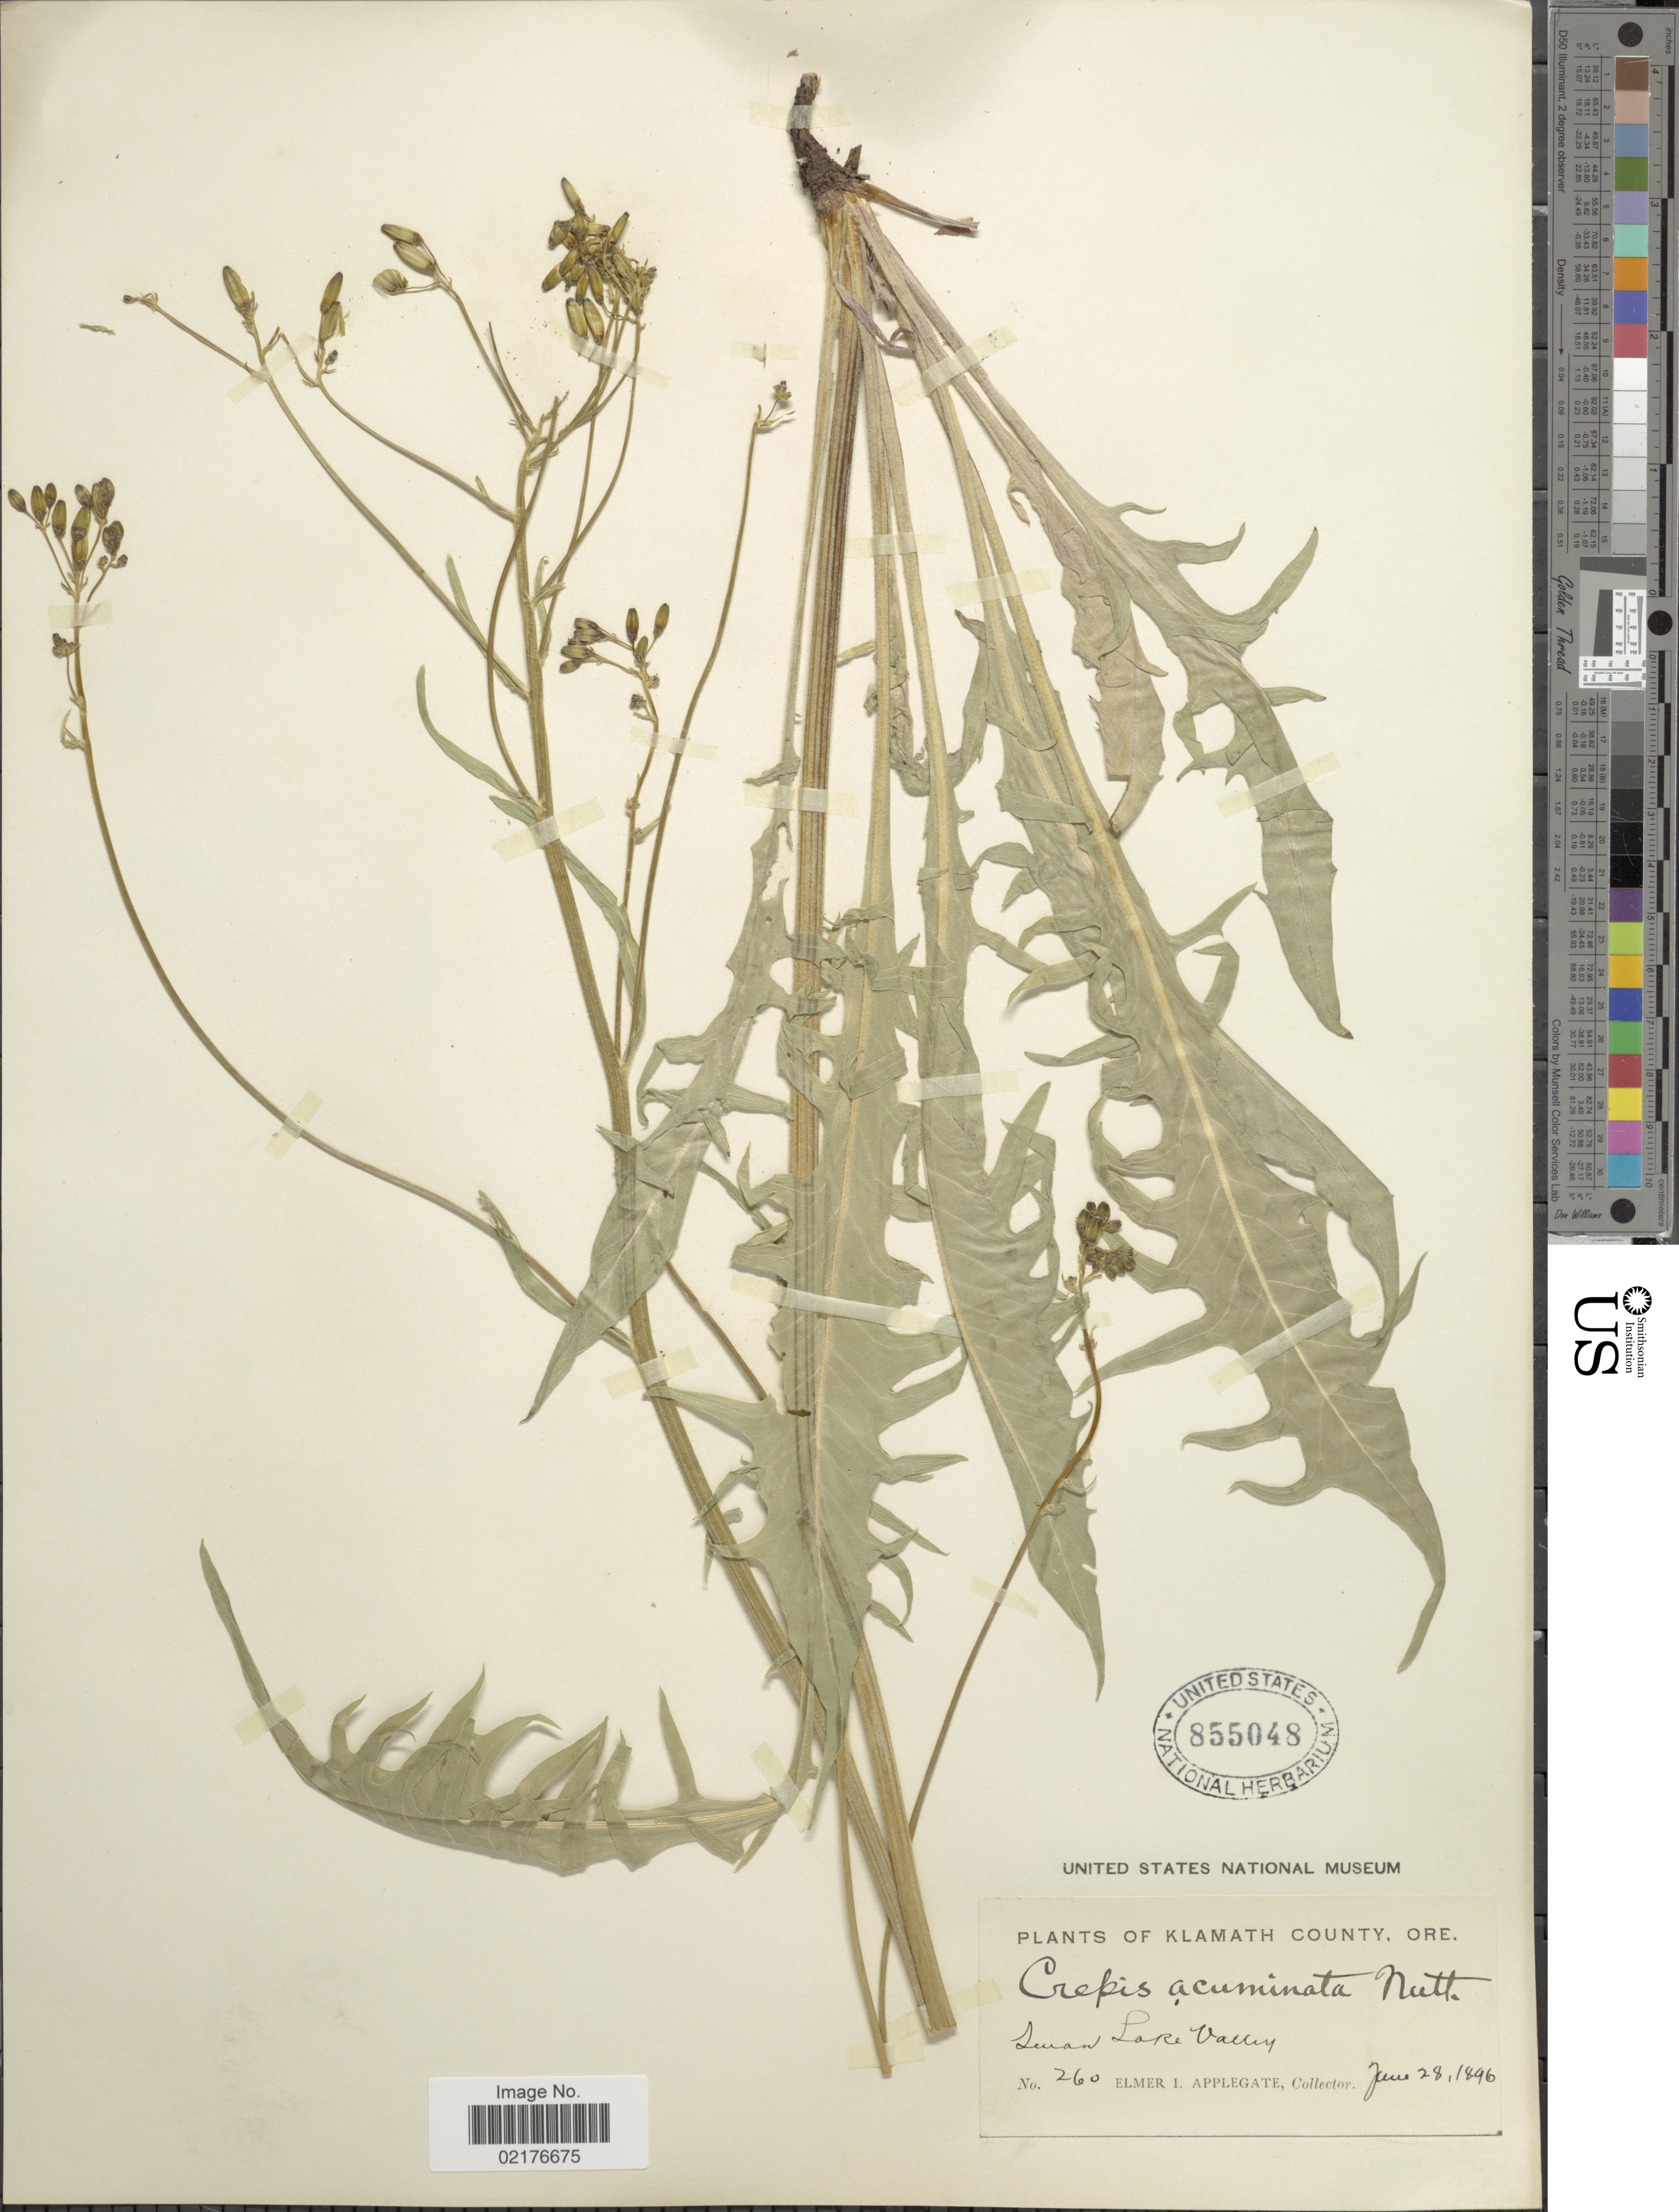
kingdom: Plantae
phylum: Tracheophyta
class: Magnoliopsida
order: Asterales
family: Asteraceae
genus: Crepis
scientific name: Crepis acuminata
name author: Nutt.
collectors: E. I. Applegate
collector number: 260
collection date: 1896-06-28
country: United States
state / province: Oregon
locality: Klamath County, Ore. Swan Lake Valley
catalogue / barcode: US 855048